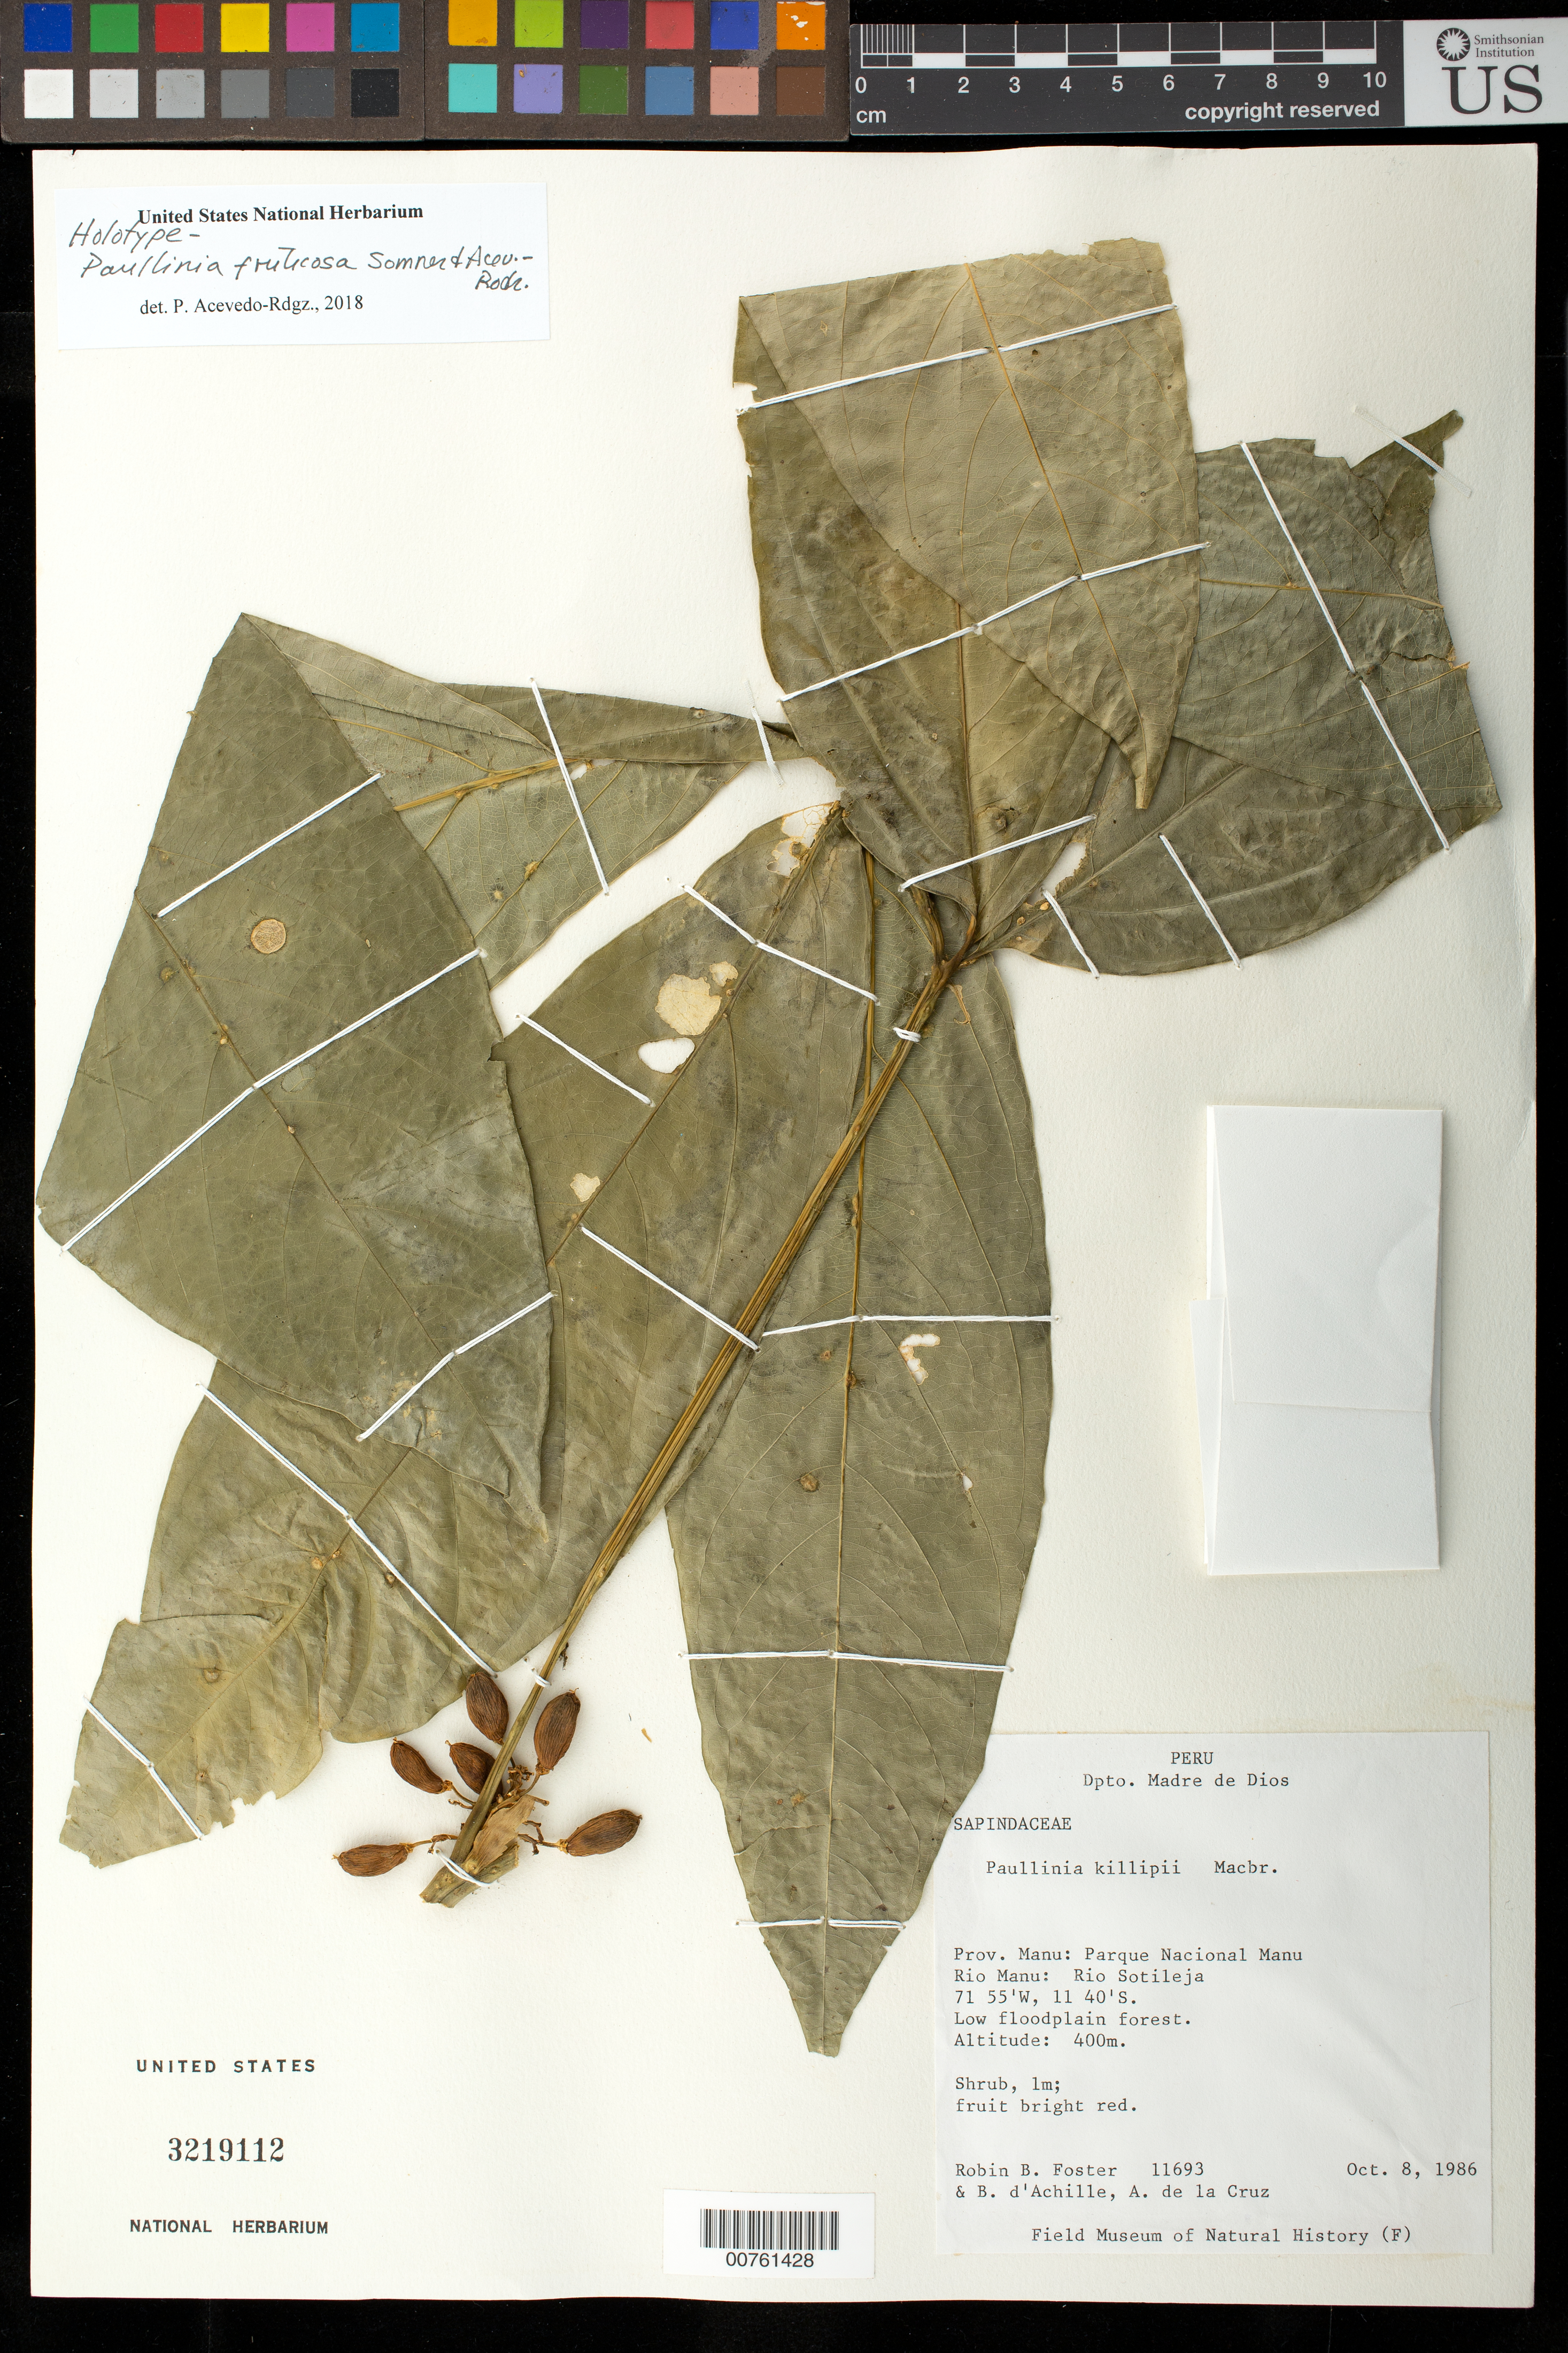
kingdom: Plantae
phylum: Tracheophyta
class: Magnoliopsida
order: Sapindales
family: Sapindaceae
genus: Paullinia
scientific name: Paullinia fruticosa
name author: Somner & Acev.-Rodr.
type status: Holotype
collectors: R. B. Foster, B. D'achille & A. de la Cruz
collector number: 11693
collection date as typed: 08 Oct 1986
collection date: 1986-10-08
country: Peru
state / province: Madre de Dios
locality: Prov. Manu: Parque Nacional Manu, Rio Manu; Río Sotíleja.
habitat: Low floodplain forest.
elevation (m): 400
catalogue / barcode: US 3219112